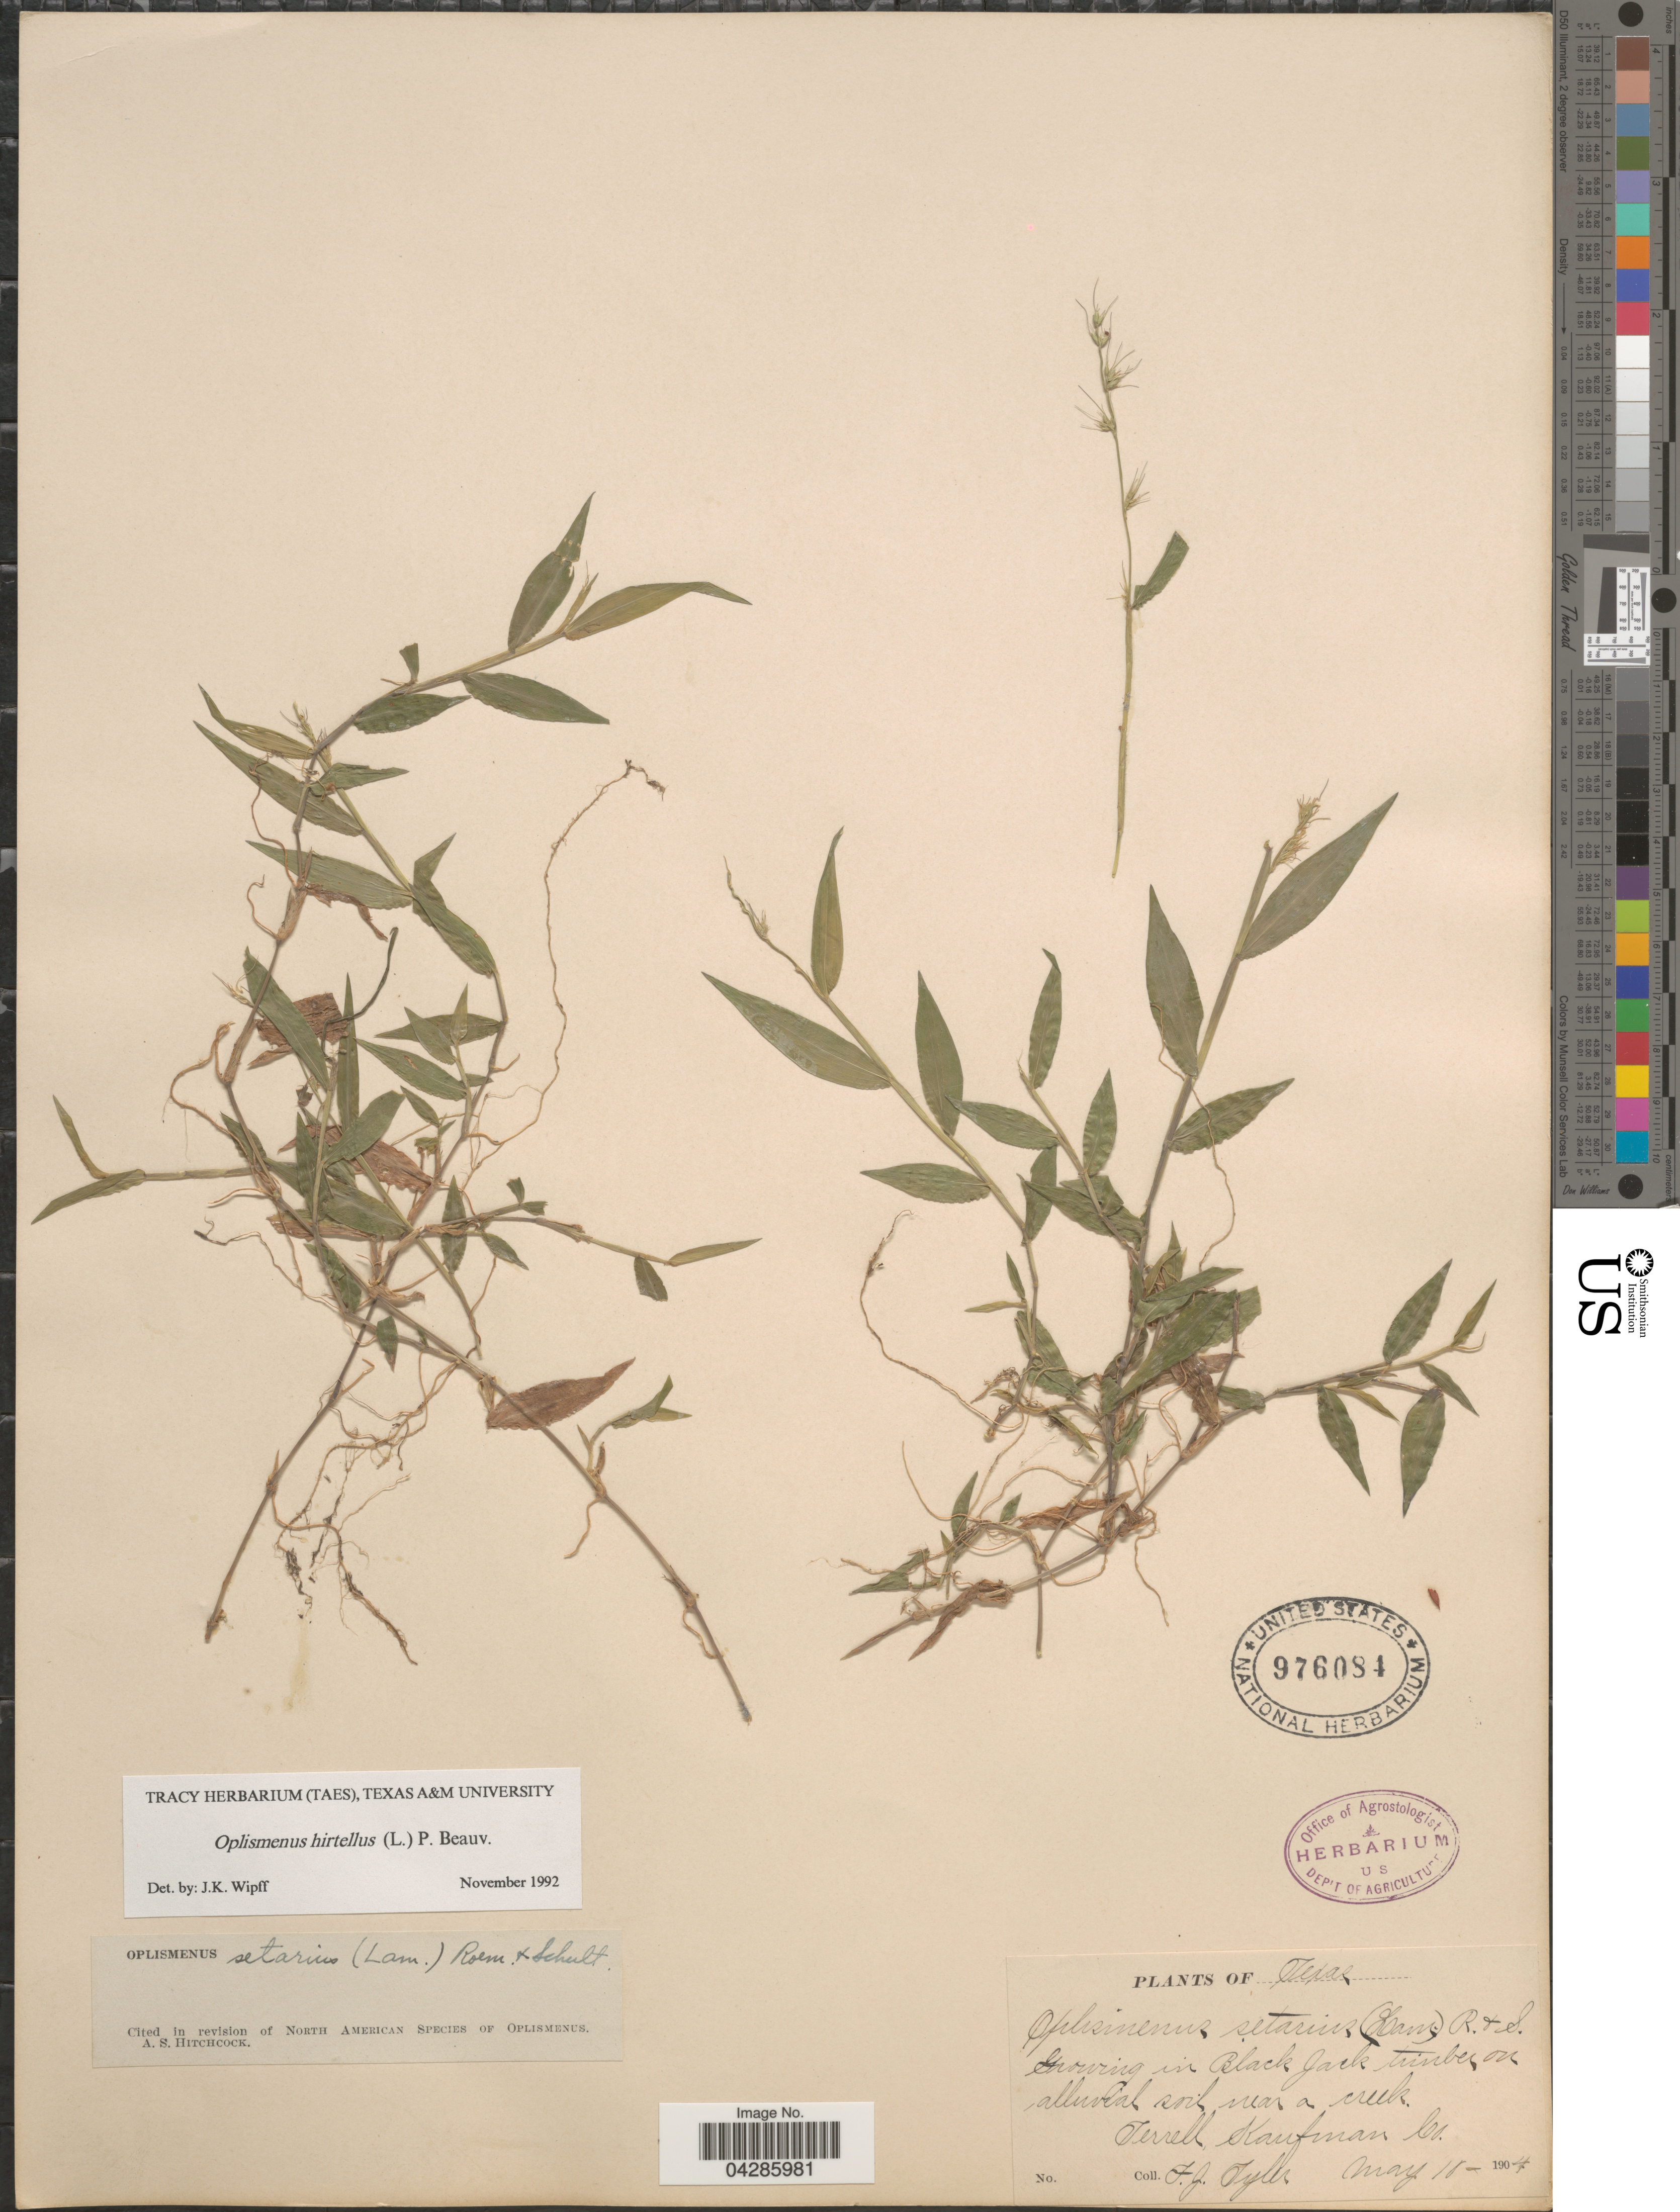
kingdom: Plantae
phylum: Tracheophyta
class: Liliopsida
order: Poales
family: Poaceae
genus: Oplismenus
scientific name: Oplismenus hirtellus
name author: (L.) P. Beauv.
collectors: F. Tyler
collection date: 1904-05-10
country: United States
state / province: Texas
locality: In Black Jack timber on alluvial soil near a creek Terrell Kaufman Co.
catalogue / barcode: US 976084